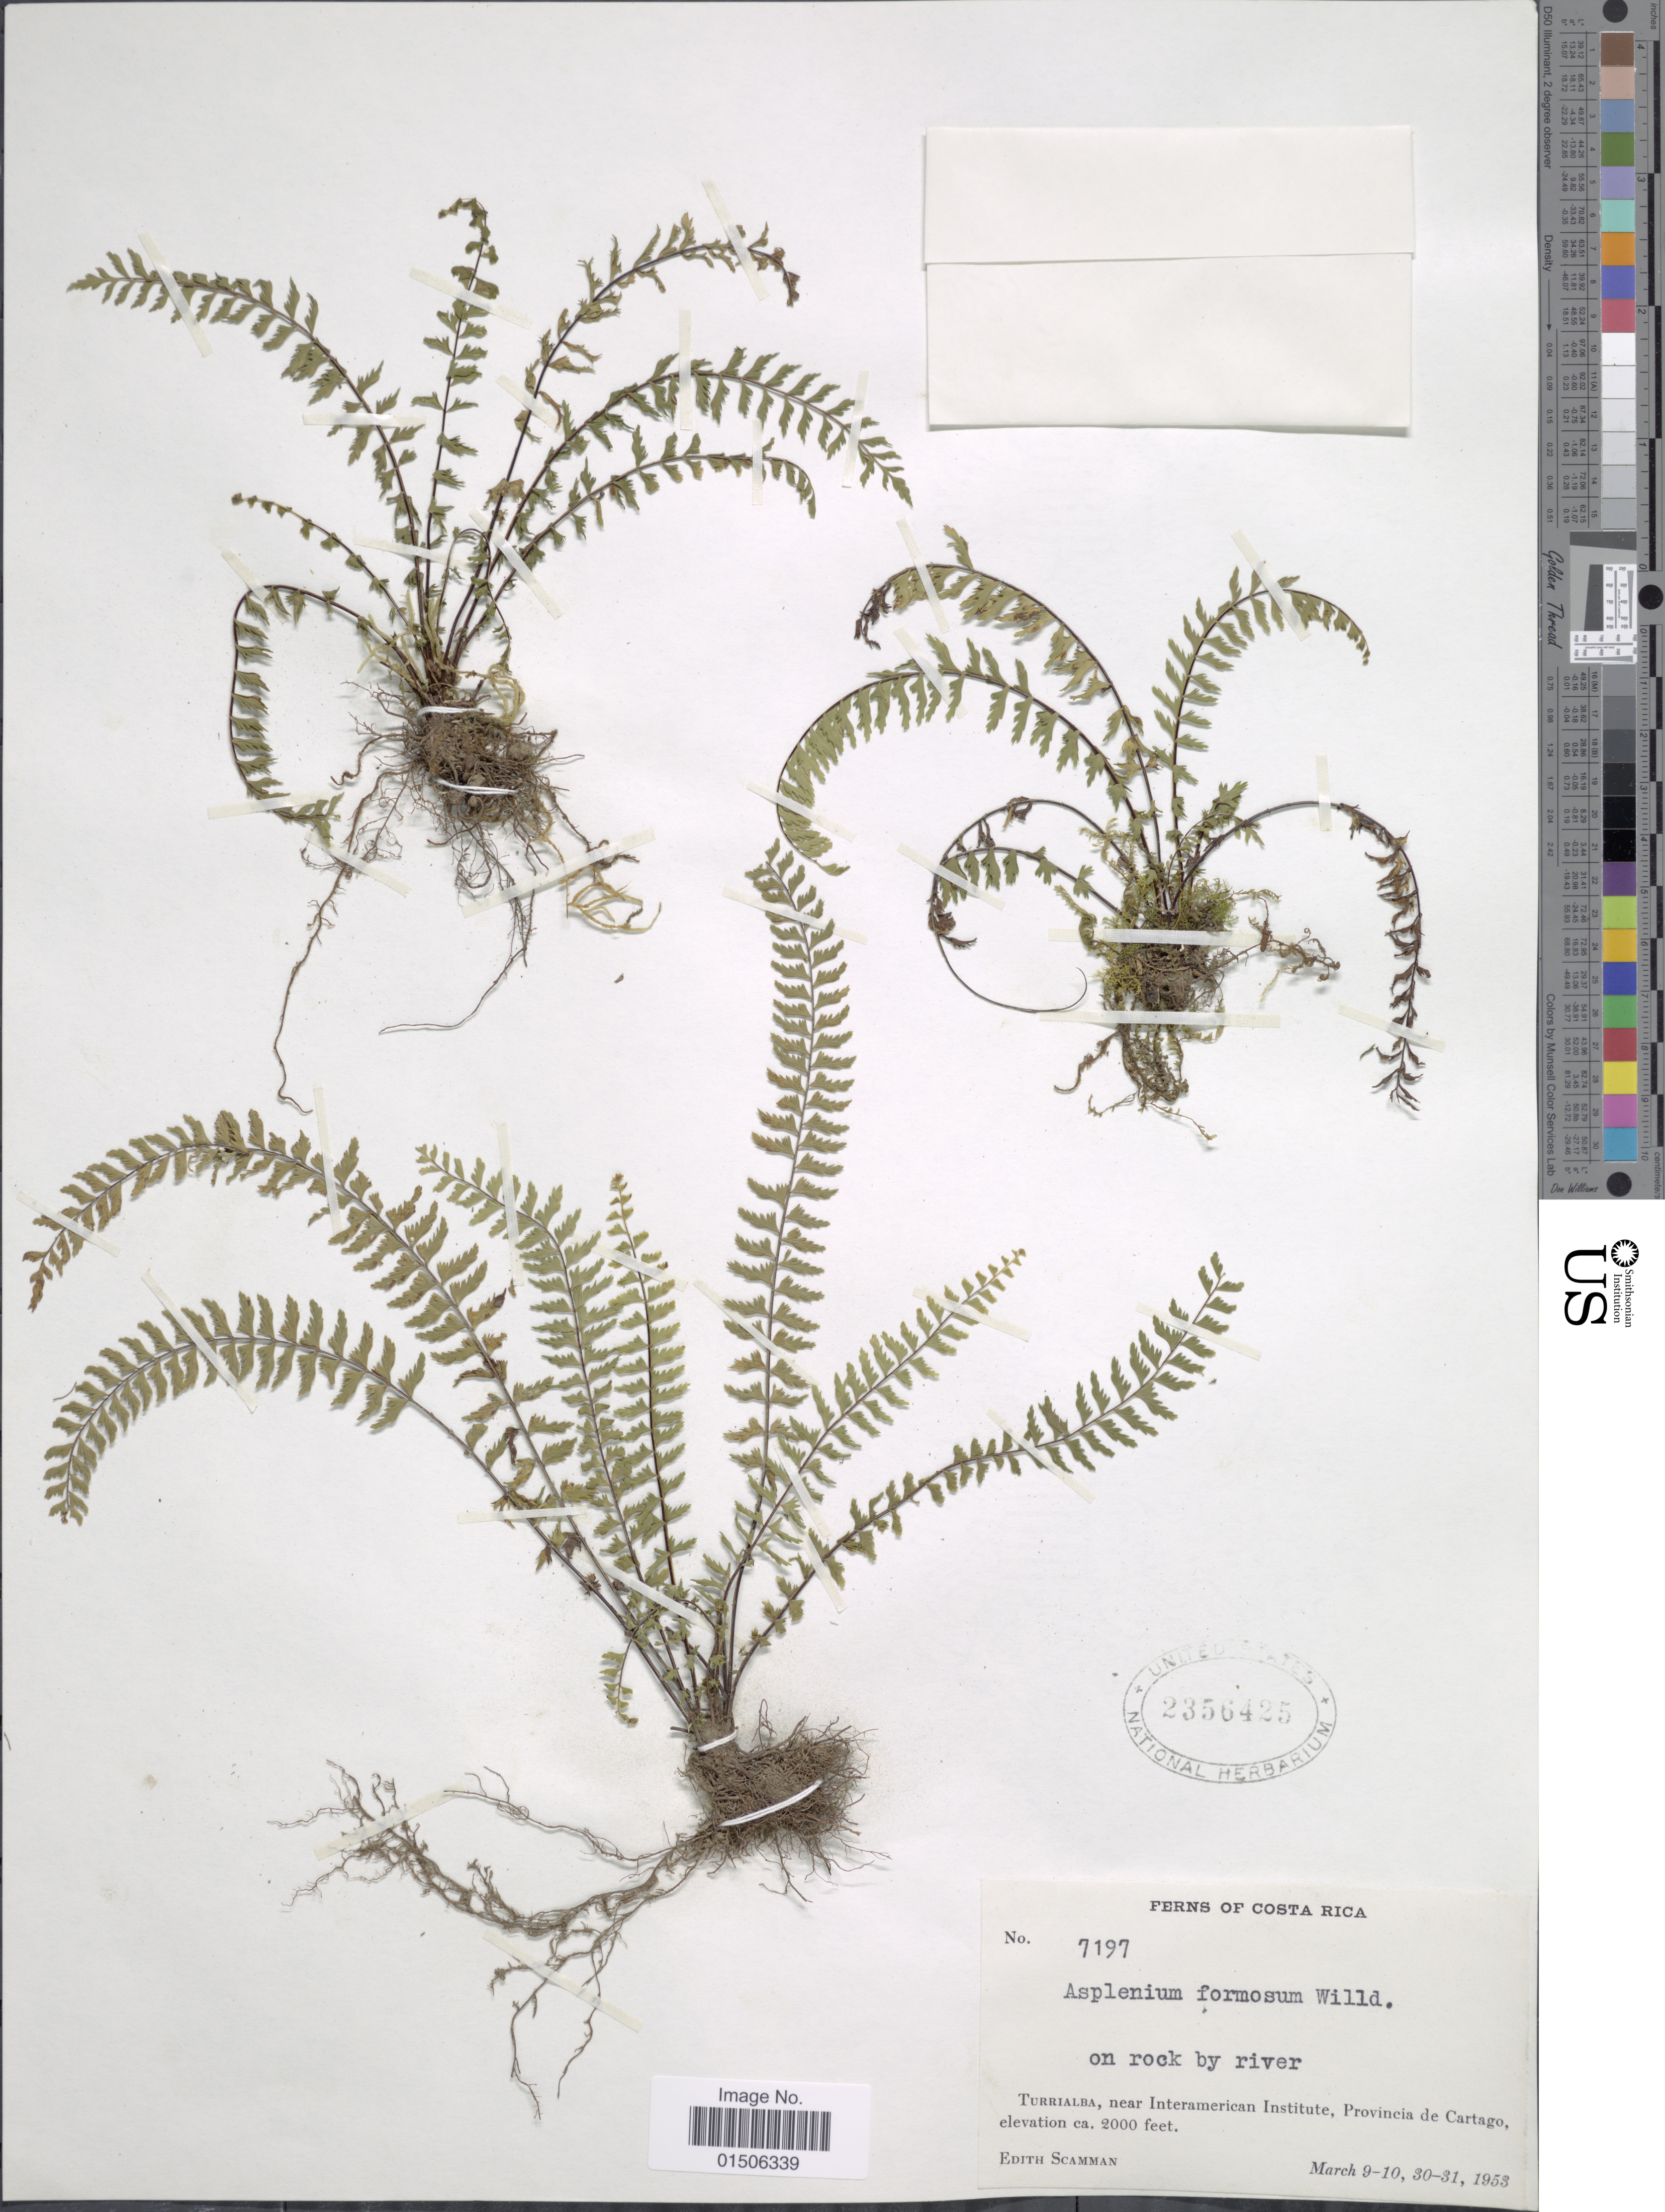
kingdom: Plantae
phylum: Tracheophyta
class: Polypodiopsida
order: Polypodiales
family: Aspleniaceae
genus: Asplenium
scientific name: Asplenium formosum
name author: Willd.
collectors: E. Scamman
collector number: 7197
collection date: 1953-03-09/1953-03-31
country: Costa Rica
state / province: Cartago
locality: Turrialba, near Interamerican Institute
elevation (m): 610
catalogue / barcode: US 2356425